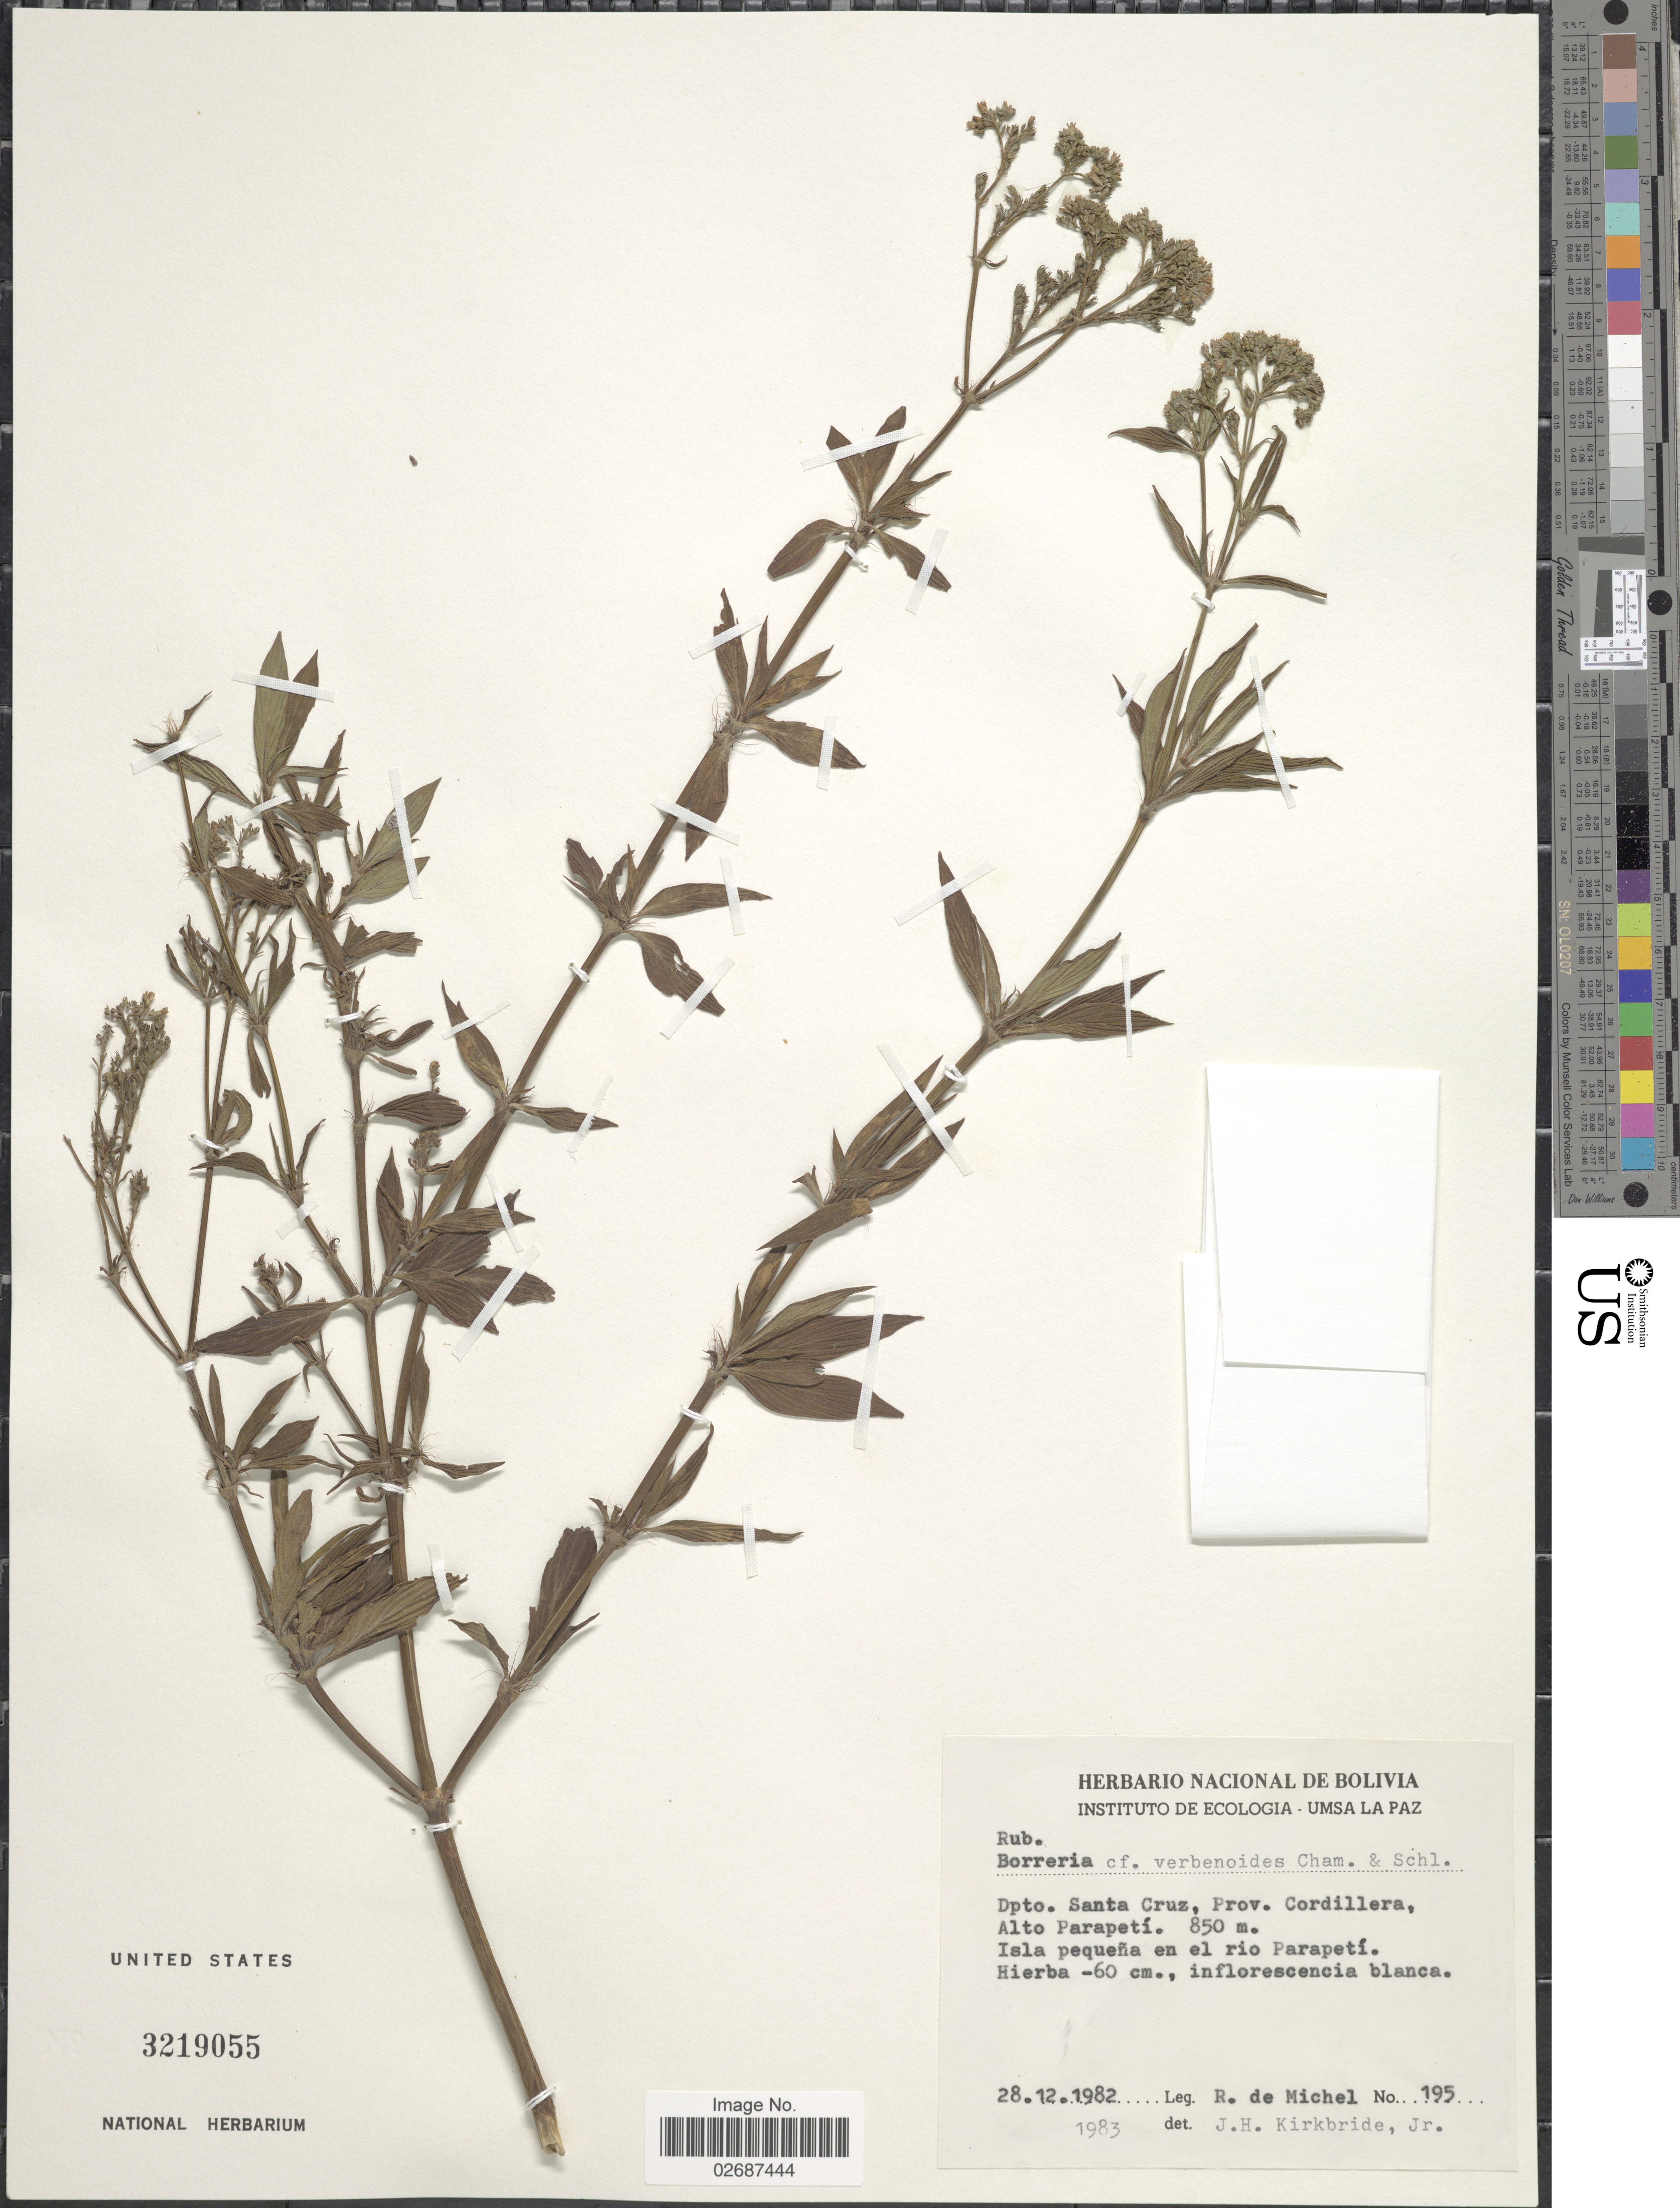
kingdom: Plantae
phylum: Tracheophyta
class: Magnoliopsida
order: Gentianales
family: Rubiaceae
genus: Borreria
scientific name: Borreria sp.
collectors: R. d. Michel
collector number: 195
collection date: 1982-12-28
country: Bolivia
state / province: Santa Cruz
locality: Dpto. Santa Cruz, Prov. Cordillera, Alto Parapeti, Isla pequena en el rio Parapeti.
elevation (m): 850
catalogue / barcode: US 3219055